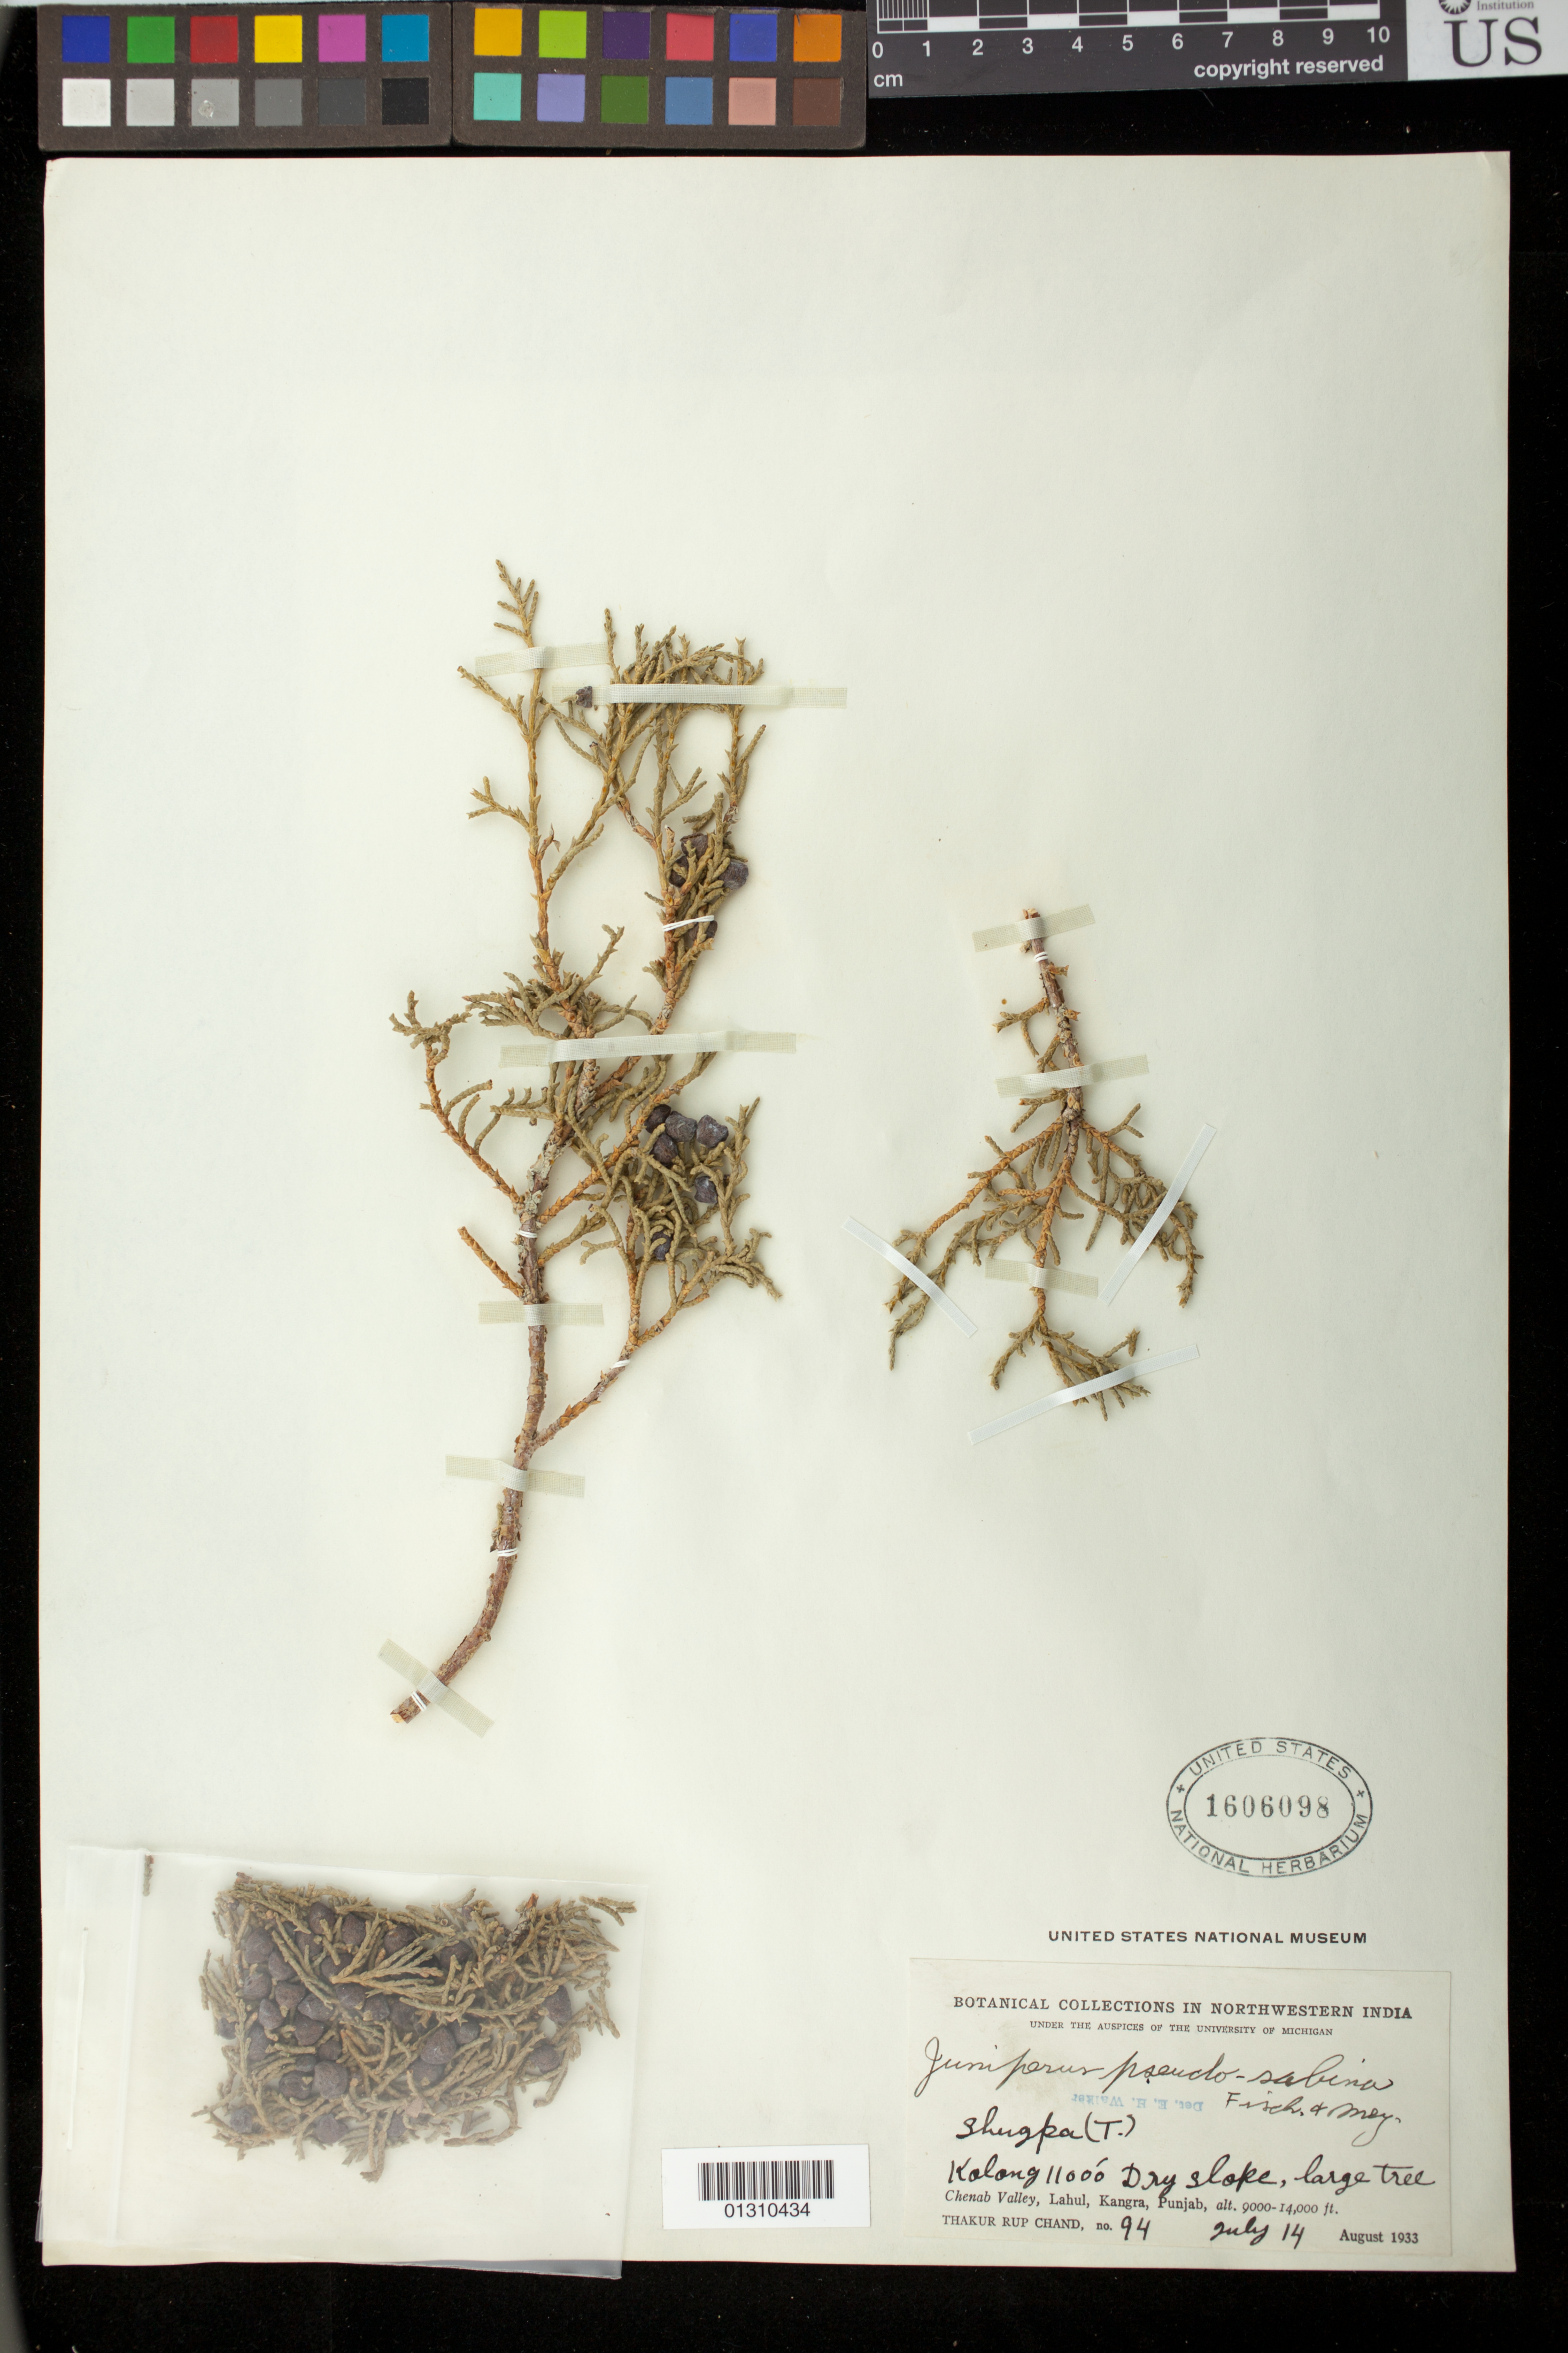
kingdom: Plantae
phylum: Tracheophyta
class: Pinopsida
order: Pinales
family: Cupressaceae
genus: Juniperus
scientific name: Juniperus pseudosabina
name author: Fisch. & C.A. Mey.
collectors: T. R. Chand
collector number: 94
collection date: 1933-07-14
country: India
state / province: Himachal Pradesh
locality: Kalang, Chenab Valley, Lahul, Kangra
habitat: Dry slope.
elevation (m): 3353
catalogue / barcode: US 1606098